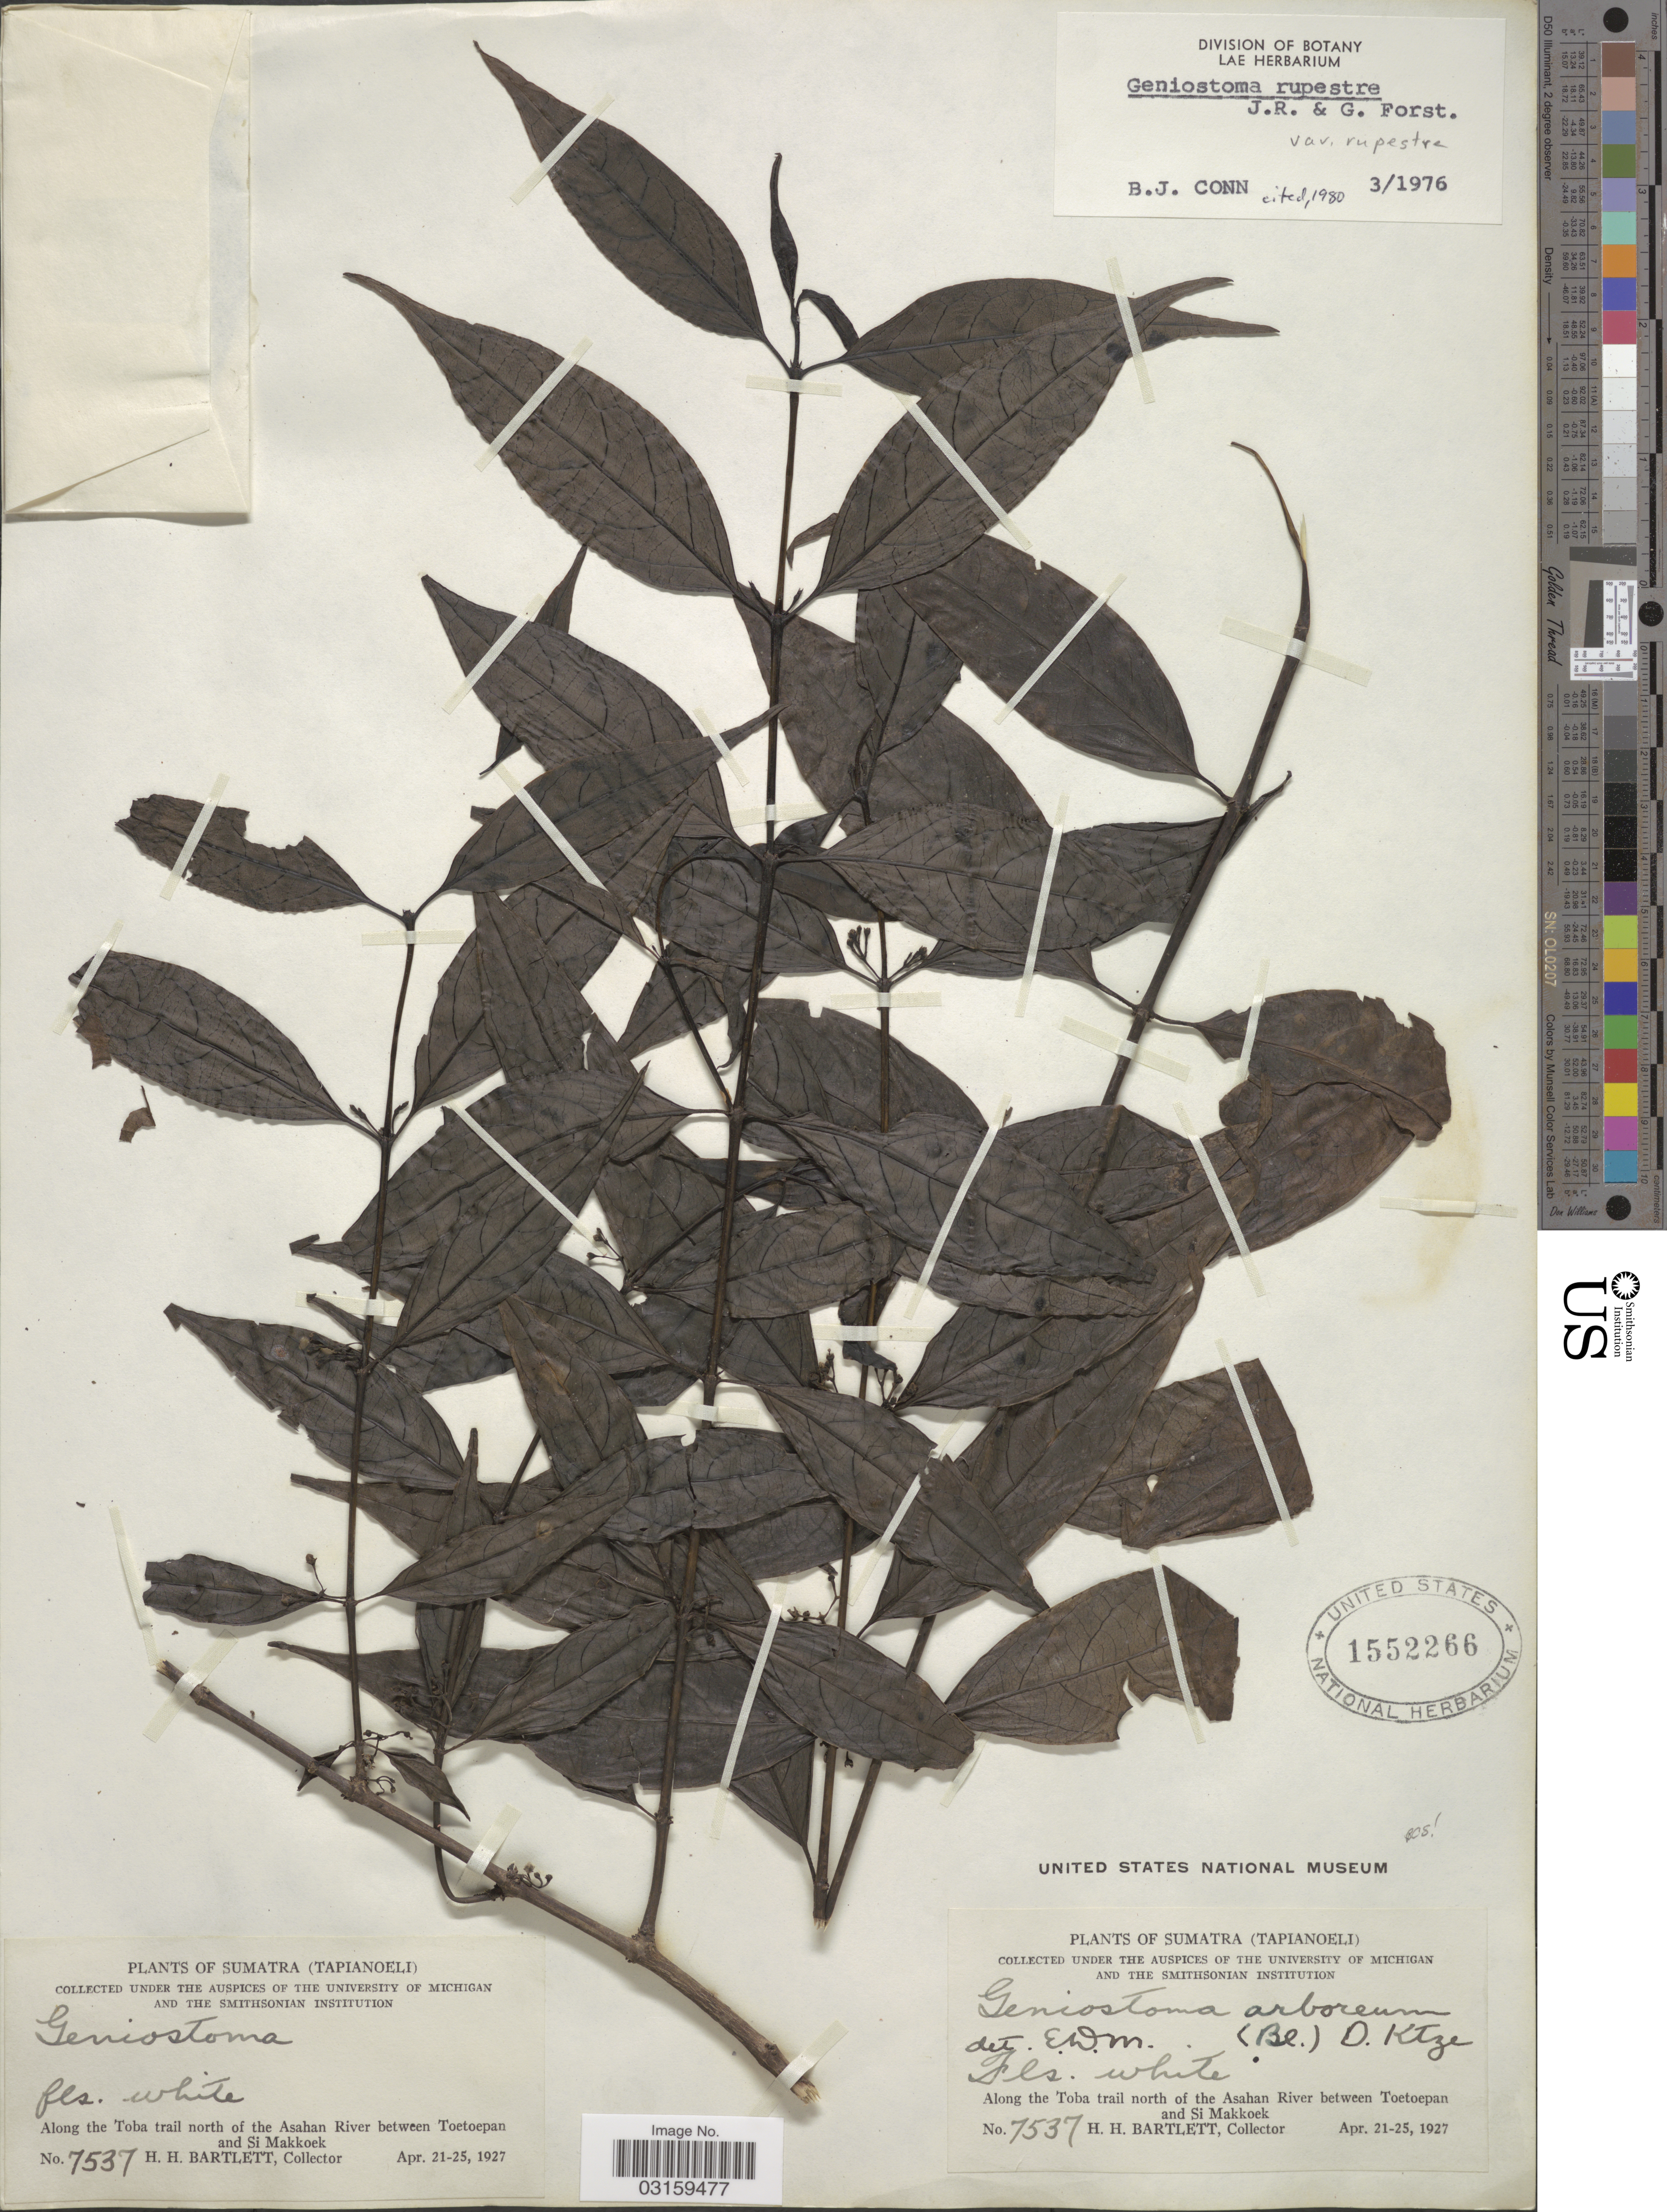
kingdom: Plantae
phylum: Tracheophyta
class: Magnoliopsida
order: Gentianales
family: Loganiaceae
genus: Geniostoma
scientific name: Geniostoma rupestre var. rupestre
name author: J.R. Forst. & G. Forst.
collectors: H. H. Bartlett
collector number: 7537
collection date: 1927-04-21/1927-04-25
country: Indonesia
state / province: Sumatra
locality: Sumatra (Tapianoeli). Along the Toba trail north of the Asahan River between Toetoepan and Si Makkoek.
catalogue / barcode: US 1552266